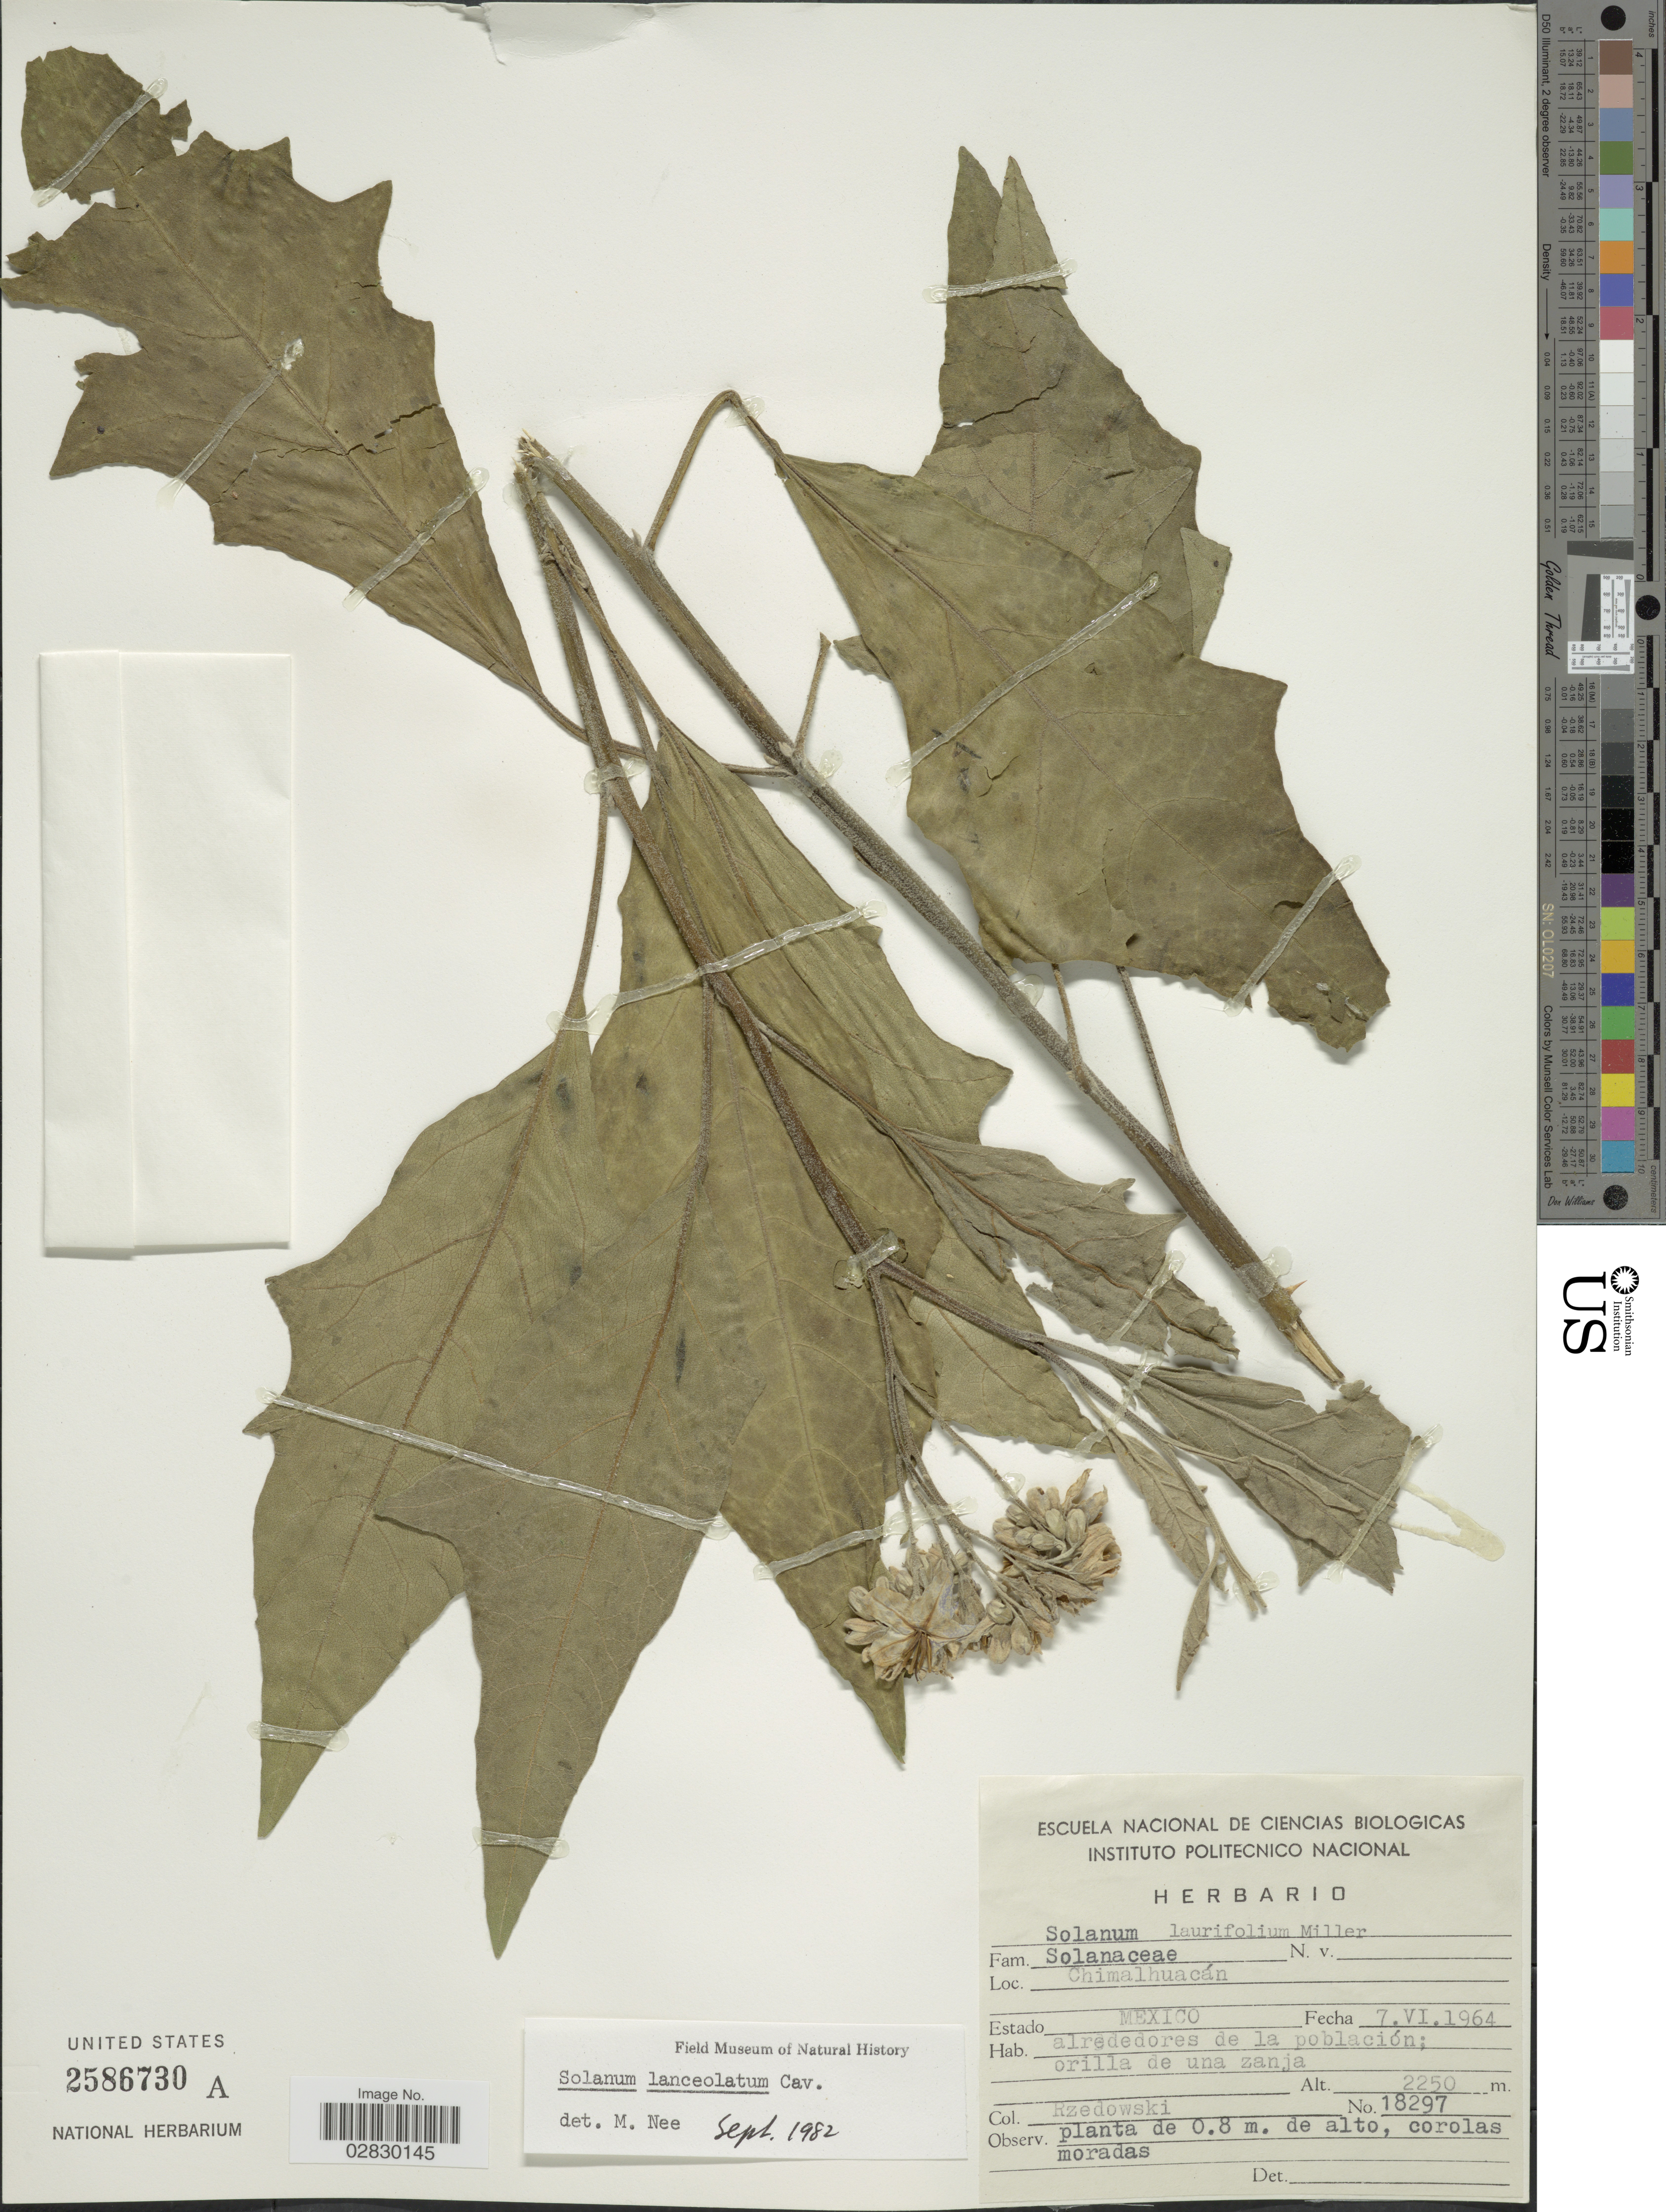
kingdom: Plantae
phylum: Tracheophyta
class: Magnoliopsida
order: Solanales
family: Solanaceae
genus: Solanum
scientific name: Solanum lanceolatum Berthault, nom. illeg.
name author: Berthault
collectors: Rzedowski, --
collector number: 18297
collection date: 1964-06-07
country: Mexico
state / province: México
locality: Alrededores de la población; orilla de una zanja.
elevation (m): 2250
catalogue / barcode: US 2586730A